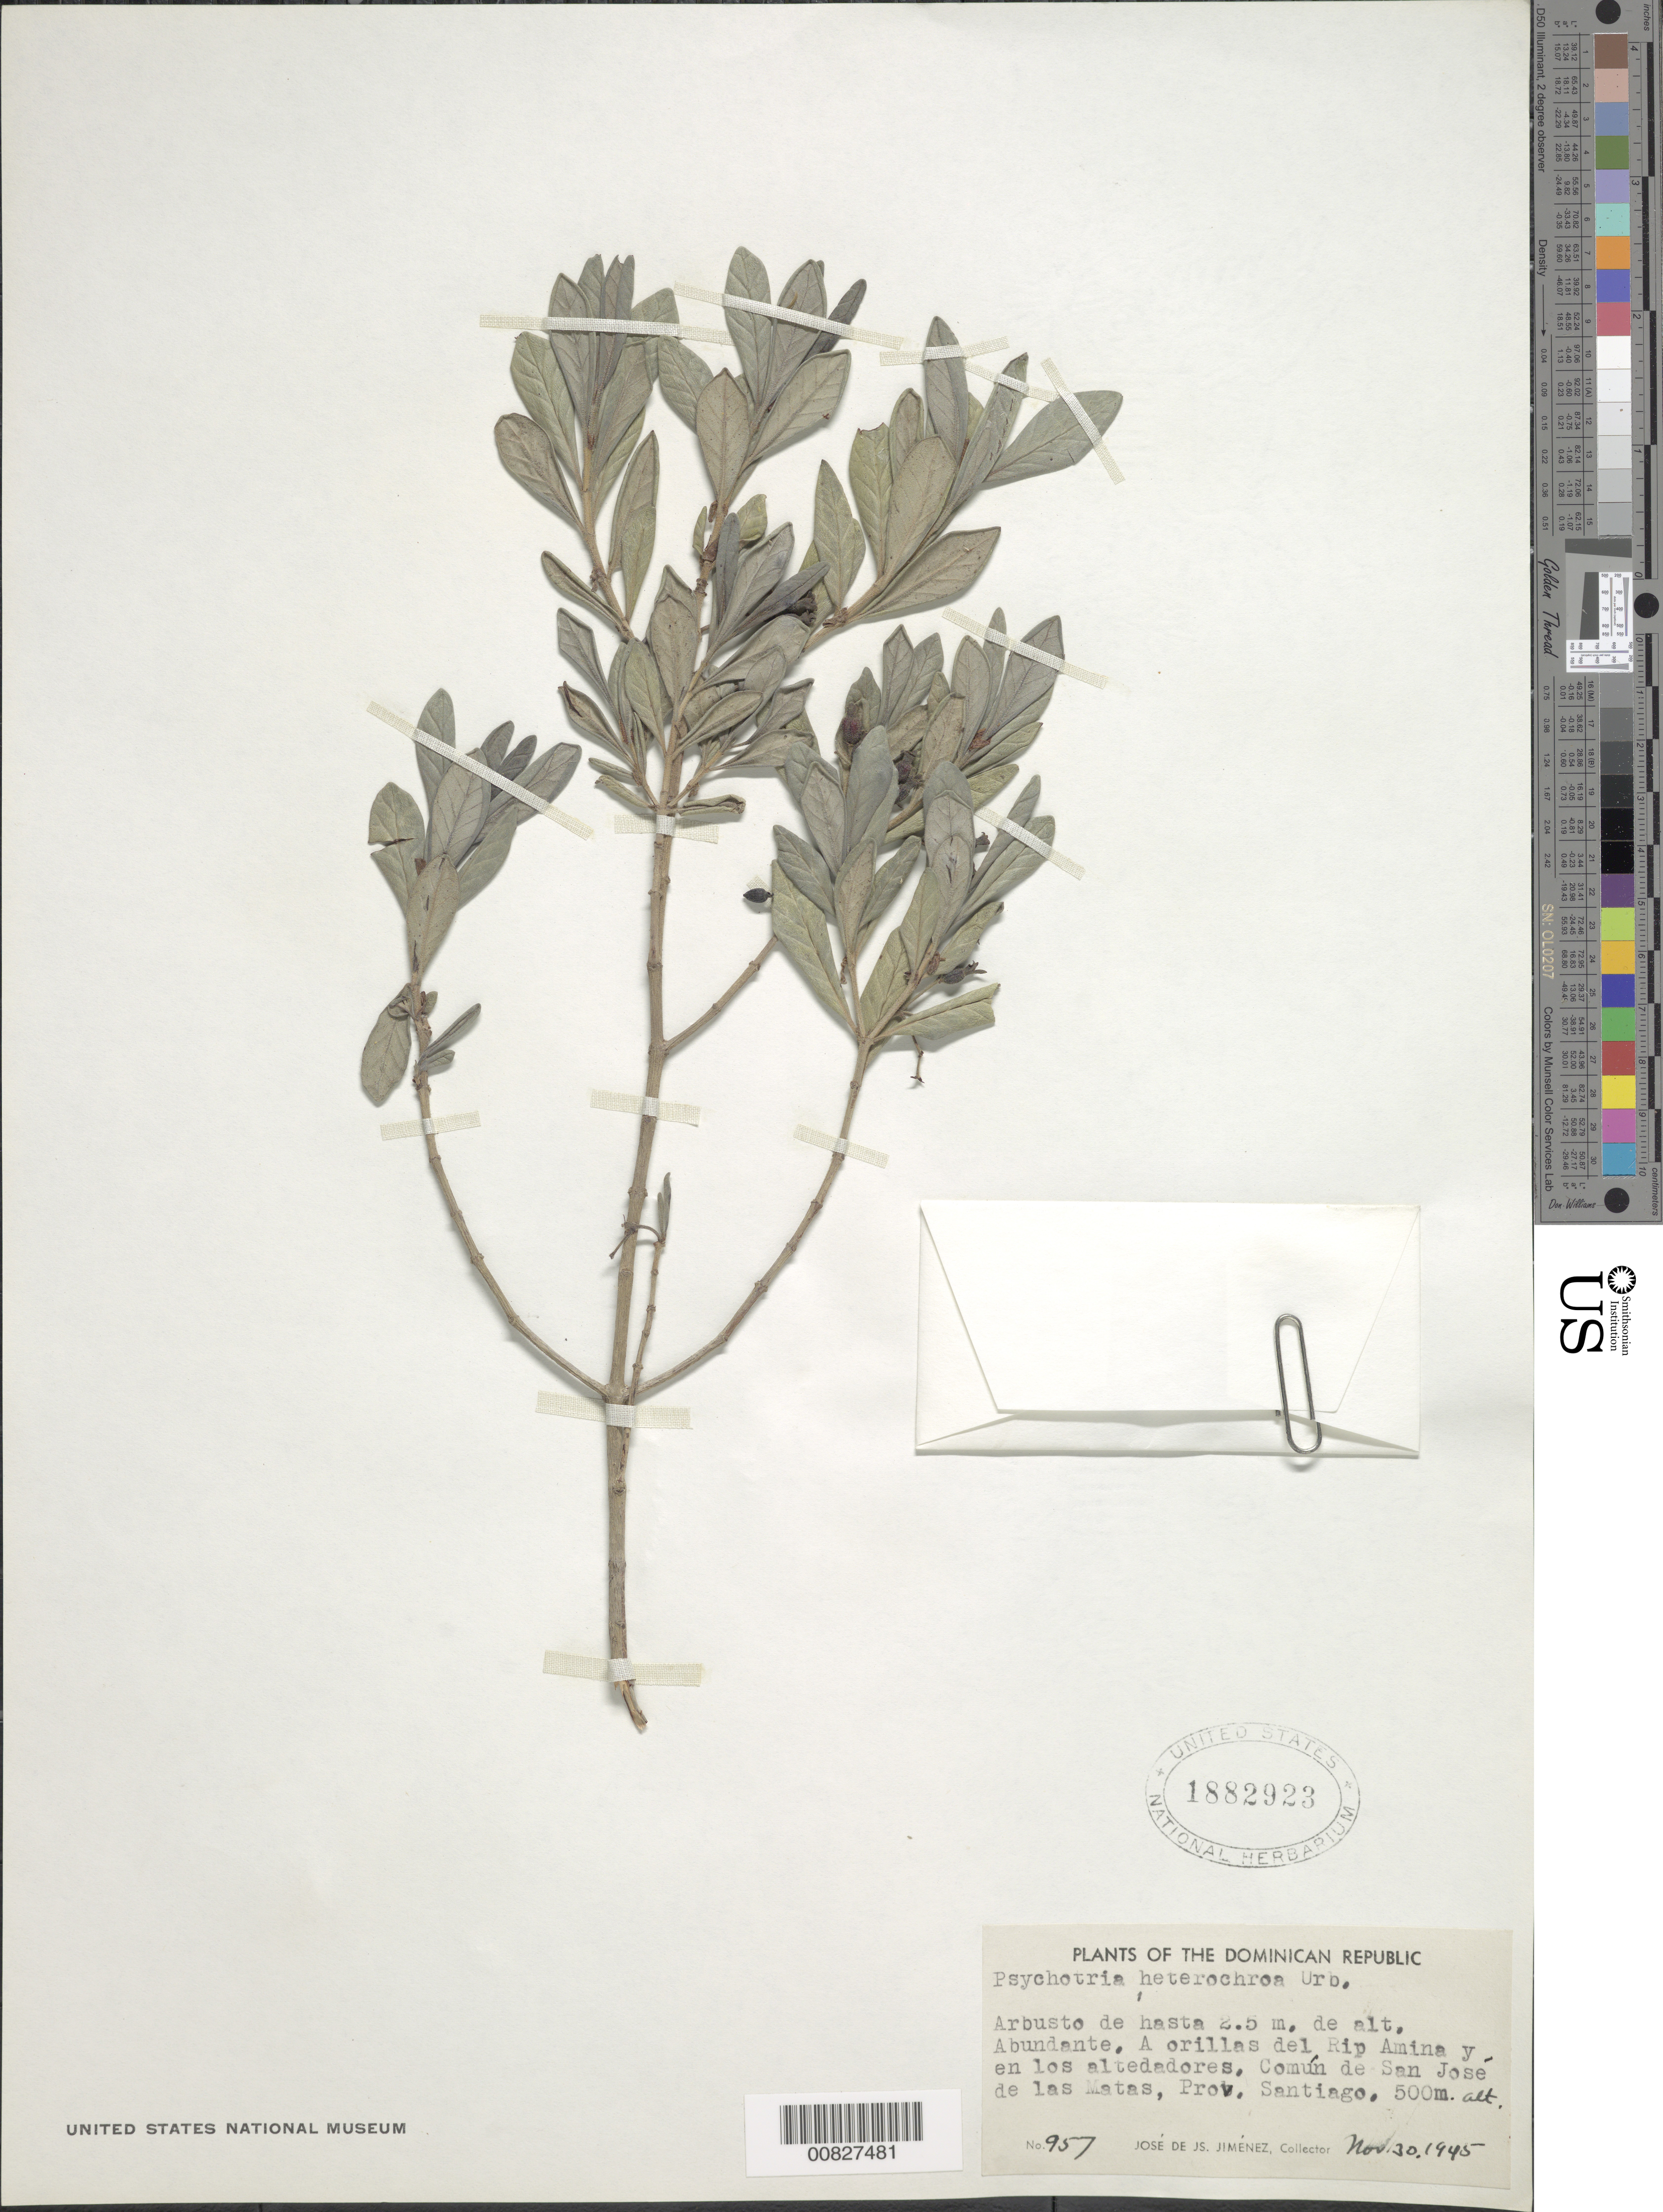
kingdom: Plantae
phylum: Tracheophyta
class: Magnoliopsida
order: Gentianales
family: Rubiaceae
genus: Psychotria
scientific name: Psychotria heterochroa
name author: Urb.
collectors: J. J. Jiménez Almonte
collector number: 957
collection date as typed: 30 Nov 1945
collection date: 1945-11-30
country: Dominican Republic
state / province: Santiago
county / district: San José de las Matas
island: Hispaniola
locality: Río Amina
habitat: A orillas del rio y en los alterdadores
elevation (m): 500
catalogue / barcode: US 1882923